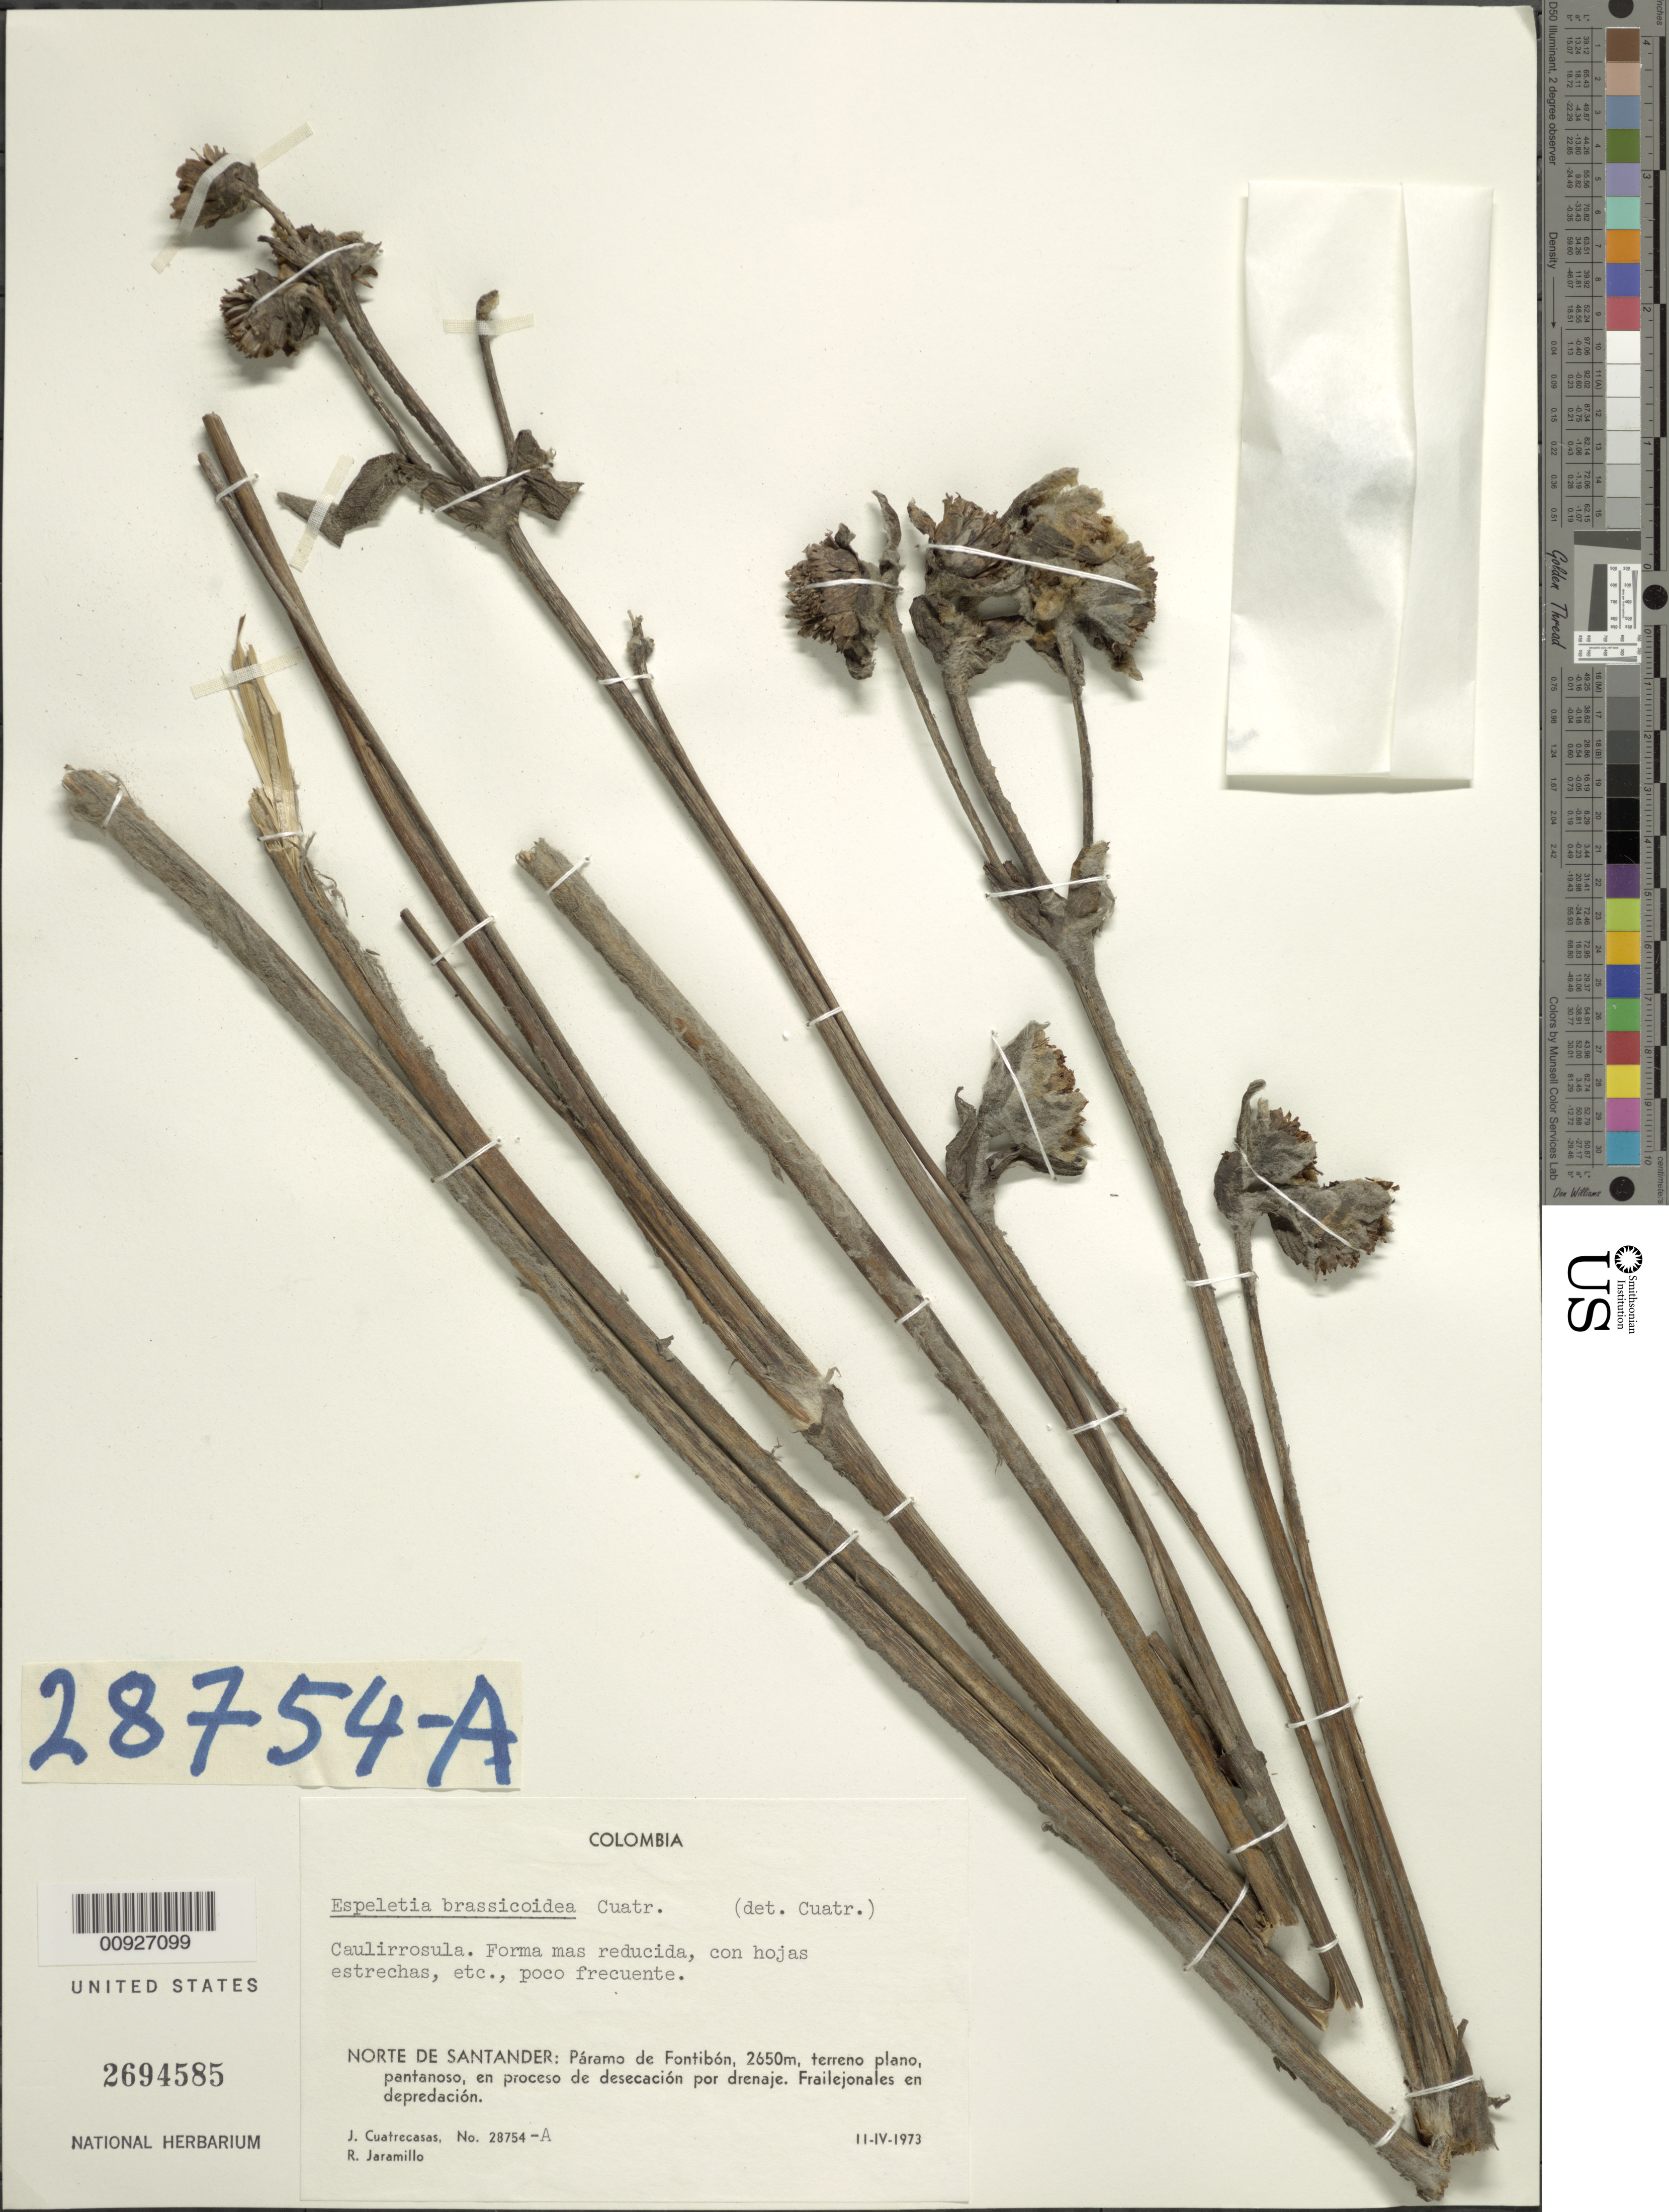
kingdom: Plantae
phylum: Tracheophyta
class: Magnoliopsida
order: Asterales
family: Asteraceae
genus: Espeletia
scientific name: Espeletia brassicoidea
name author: Cuatrec.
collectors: J. Cuatrecasas & R. Jaramillo M.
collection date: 1973-04-11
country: Colombia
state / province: Norte de Santander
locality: P. de Fontibón.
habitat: Terreno plano, pantanoso, en proceso de desecación por drenaje. Frailejonales en depredación. Poco frecuente.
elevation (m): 2650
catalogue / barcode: US 2694585